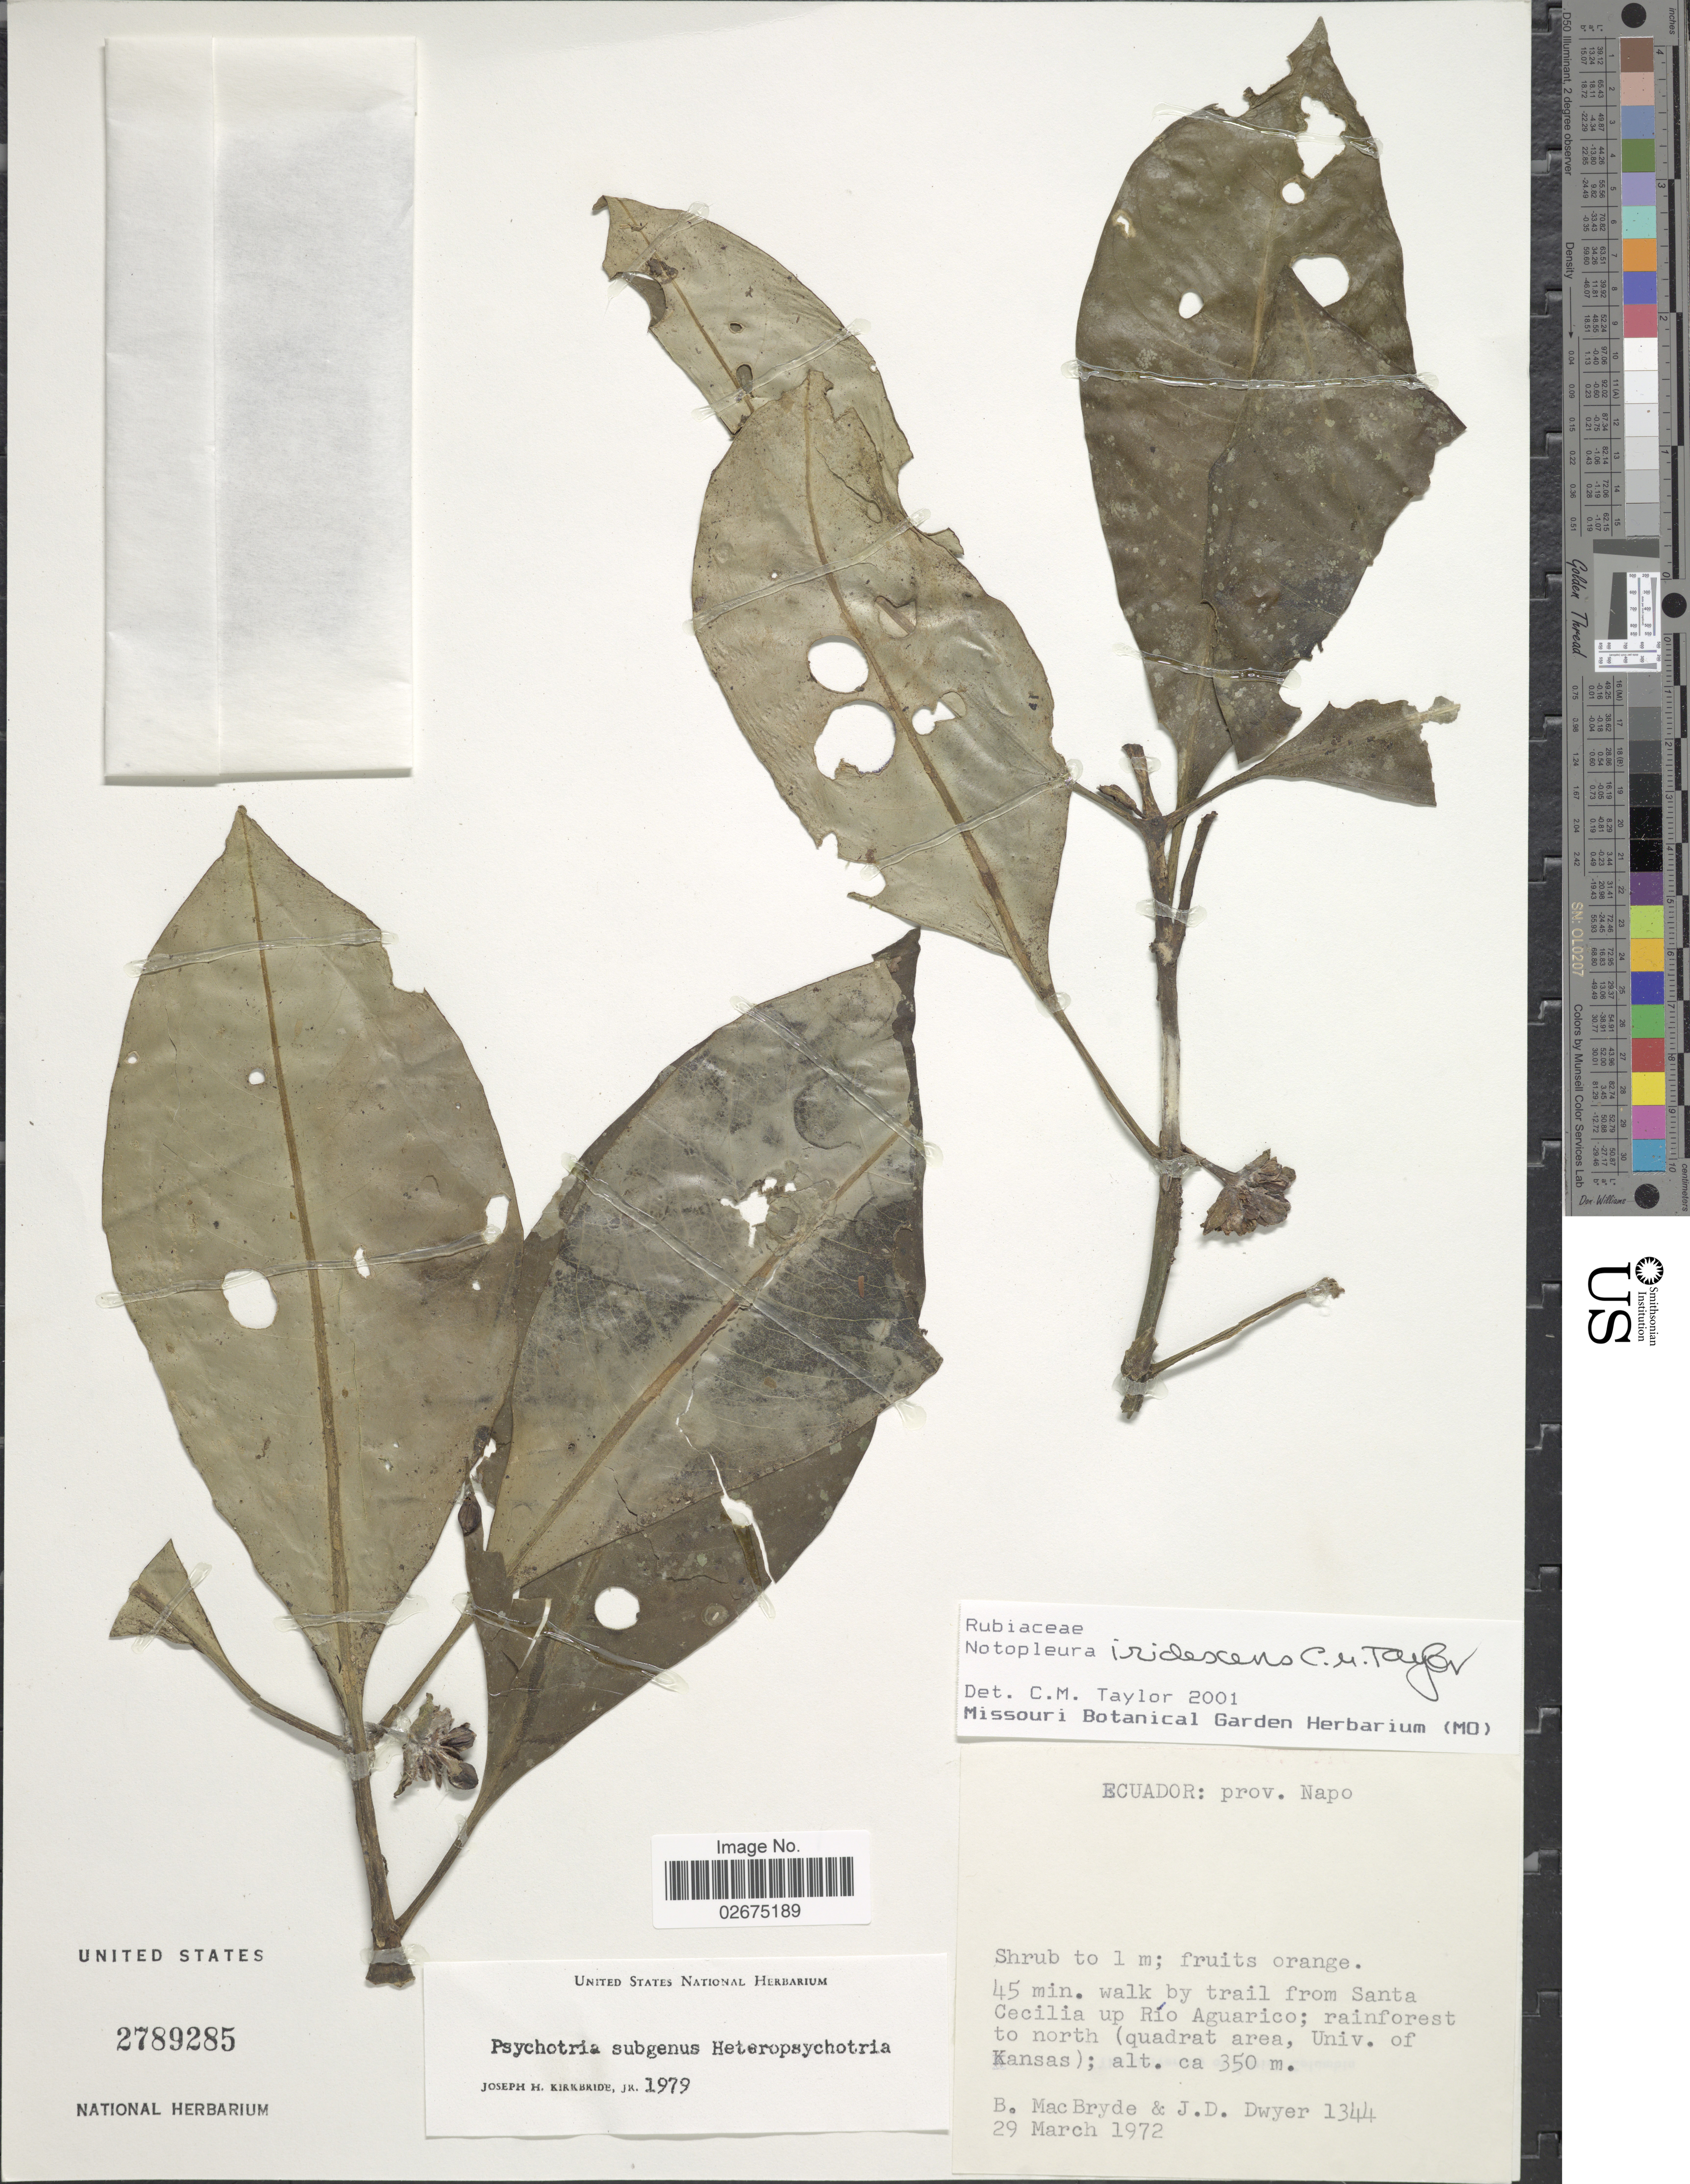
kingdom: Plantae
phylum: Tracheophyta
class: Magnoliopsida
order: Gentianales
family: Rubiaceae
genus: Notopleura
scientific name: Notopleura iridescens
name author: C.M. Taylor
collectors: B. MacBryde & J. D. Dwyer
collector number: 1344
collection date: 1972-03-29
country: Ecuador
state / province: Napo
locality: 45 min. walk by trail from Santa Cecilia up Rio Aguarico; rainforest to north (quadrat area, Univ. of Kansas)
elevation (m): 350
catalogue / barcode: US 2789285